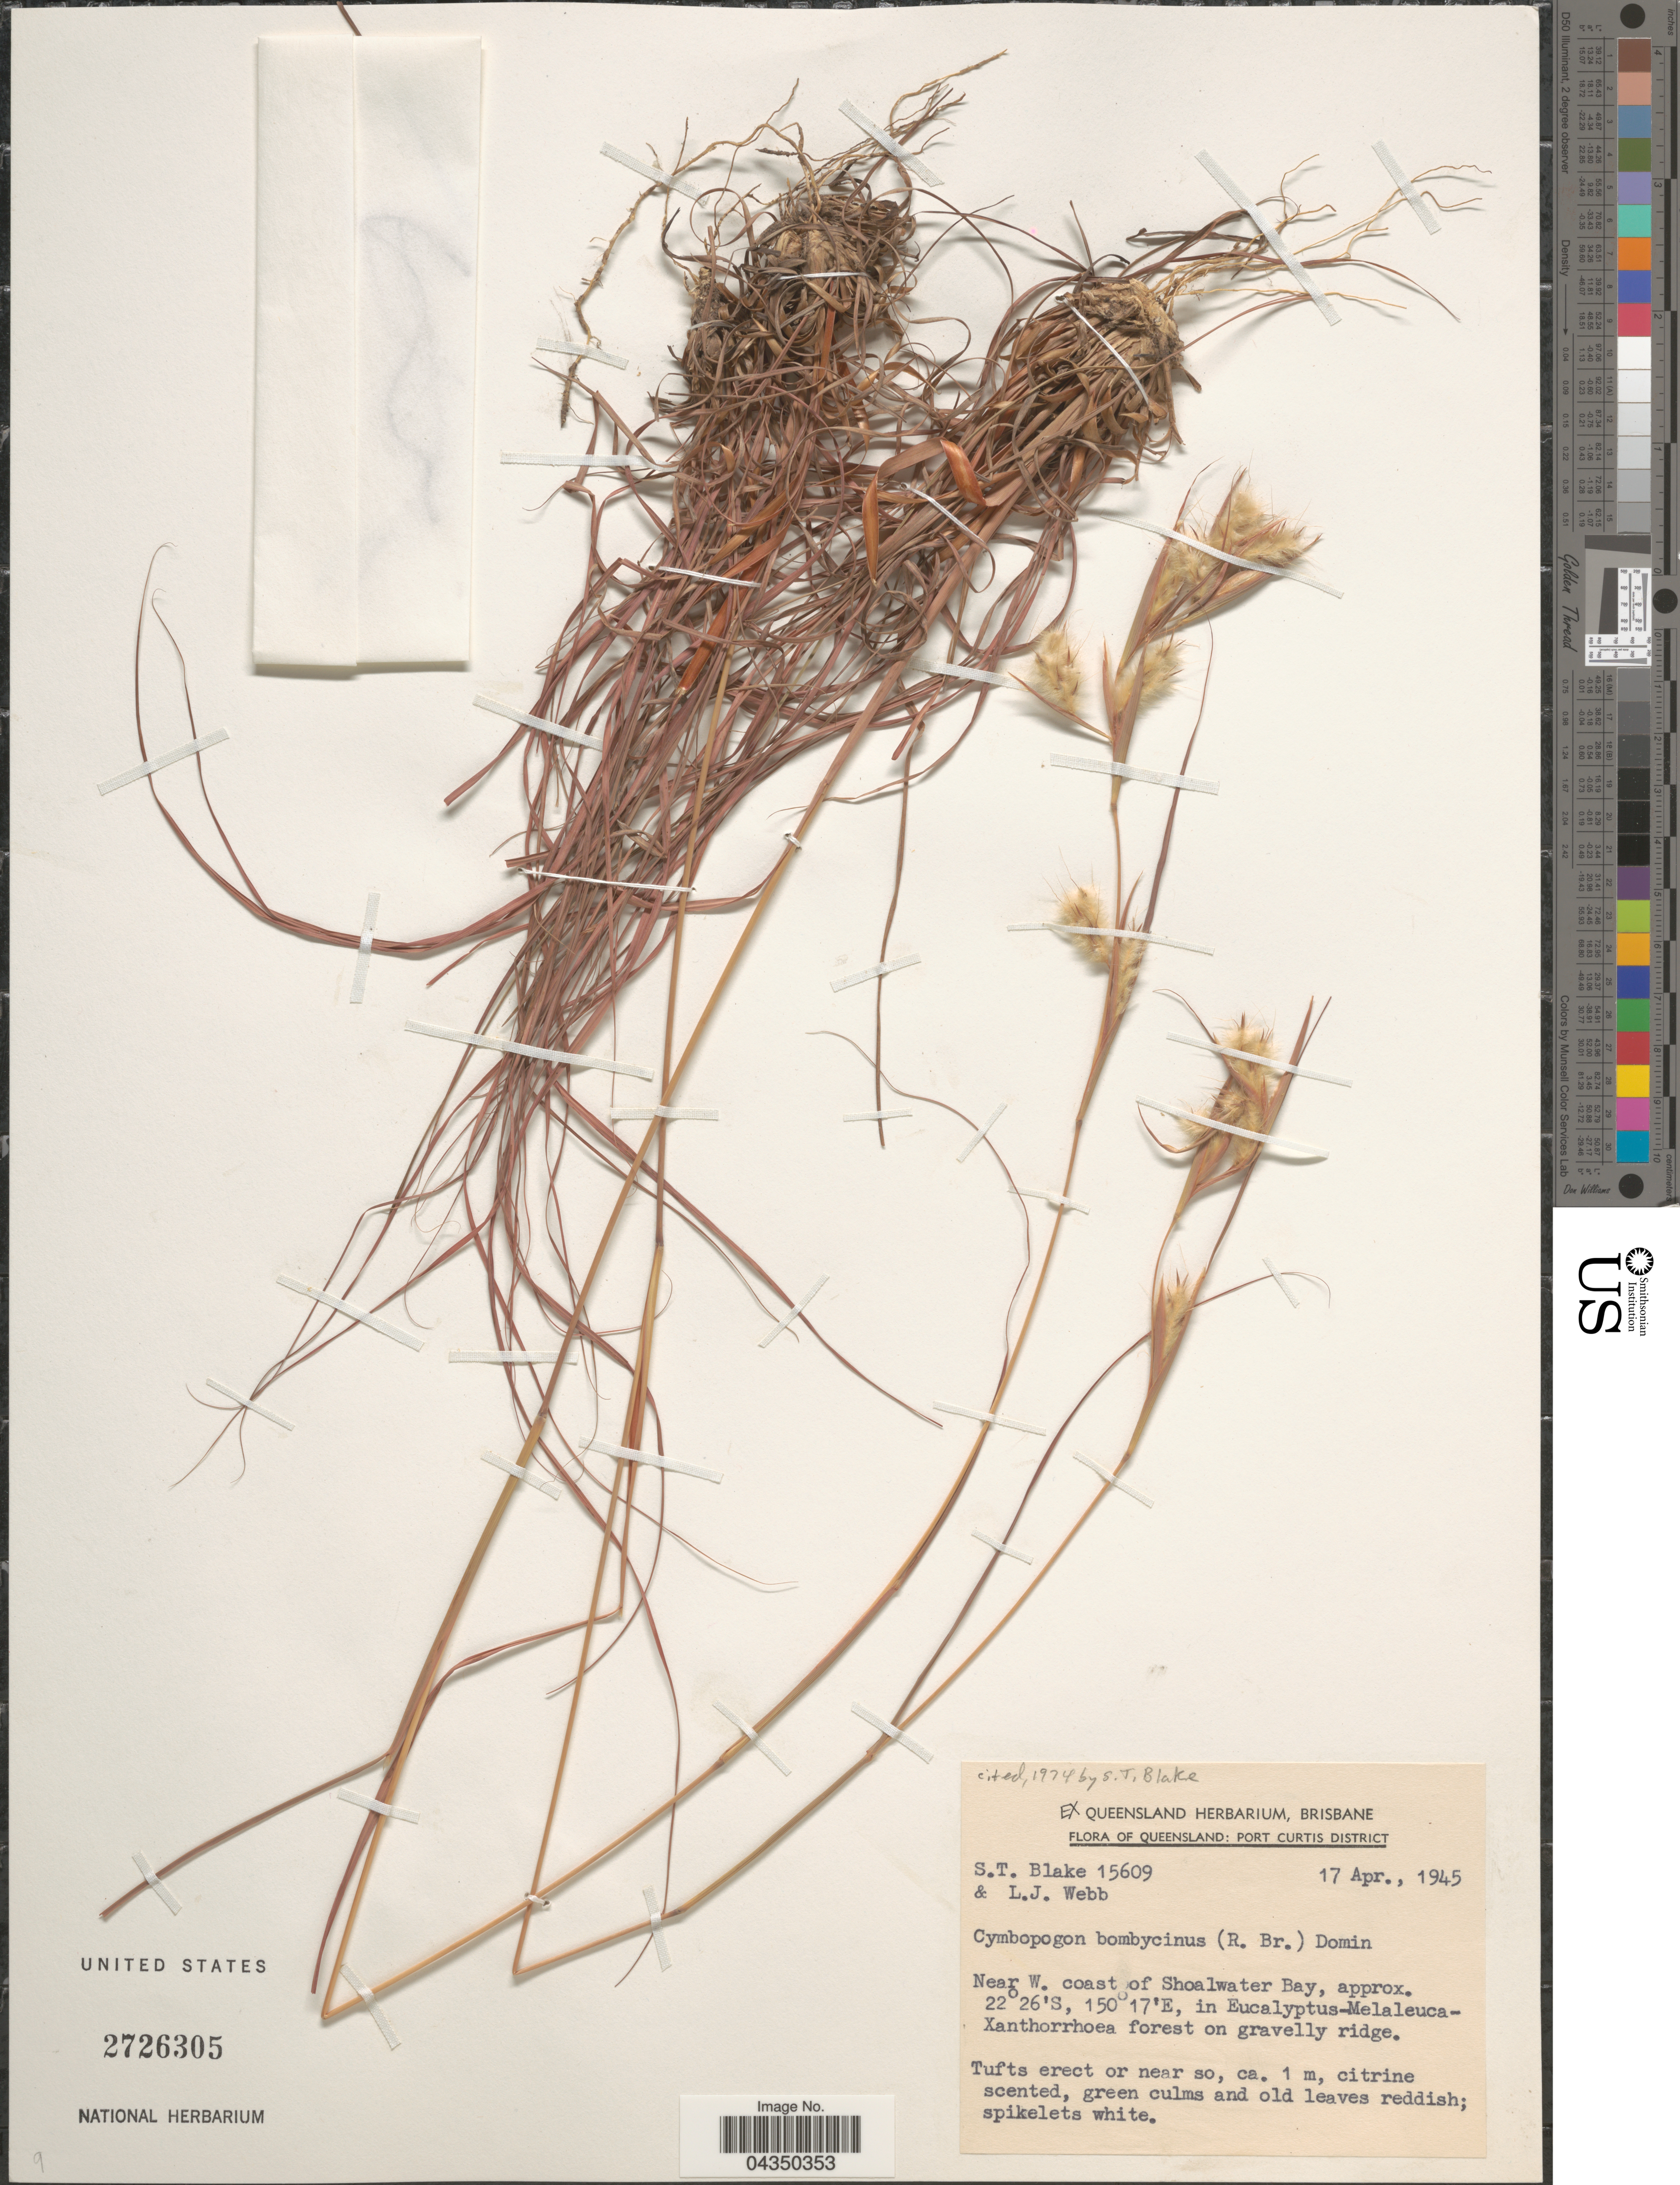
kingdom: Plantae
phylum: Tracheophyta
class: Liliopsida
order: Poales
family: Poaceae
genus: Cymbopogon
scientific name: Cymbopogon bombycinus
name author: A. Camus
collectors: S. T. Blake & L. Webb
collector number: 15609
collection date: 1945-04-17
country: Australia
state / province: Queensland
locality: Port Curtis District. Near W. coast of Shoalwater Bay, in Eucalyptus-Melaleuca-Xanthorrhoea forest on gravelly ridge.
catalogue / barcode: US 2726305